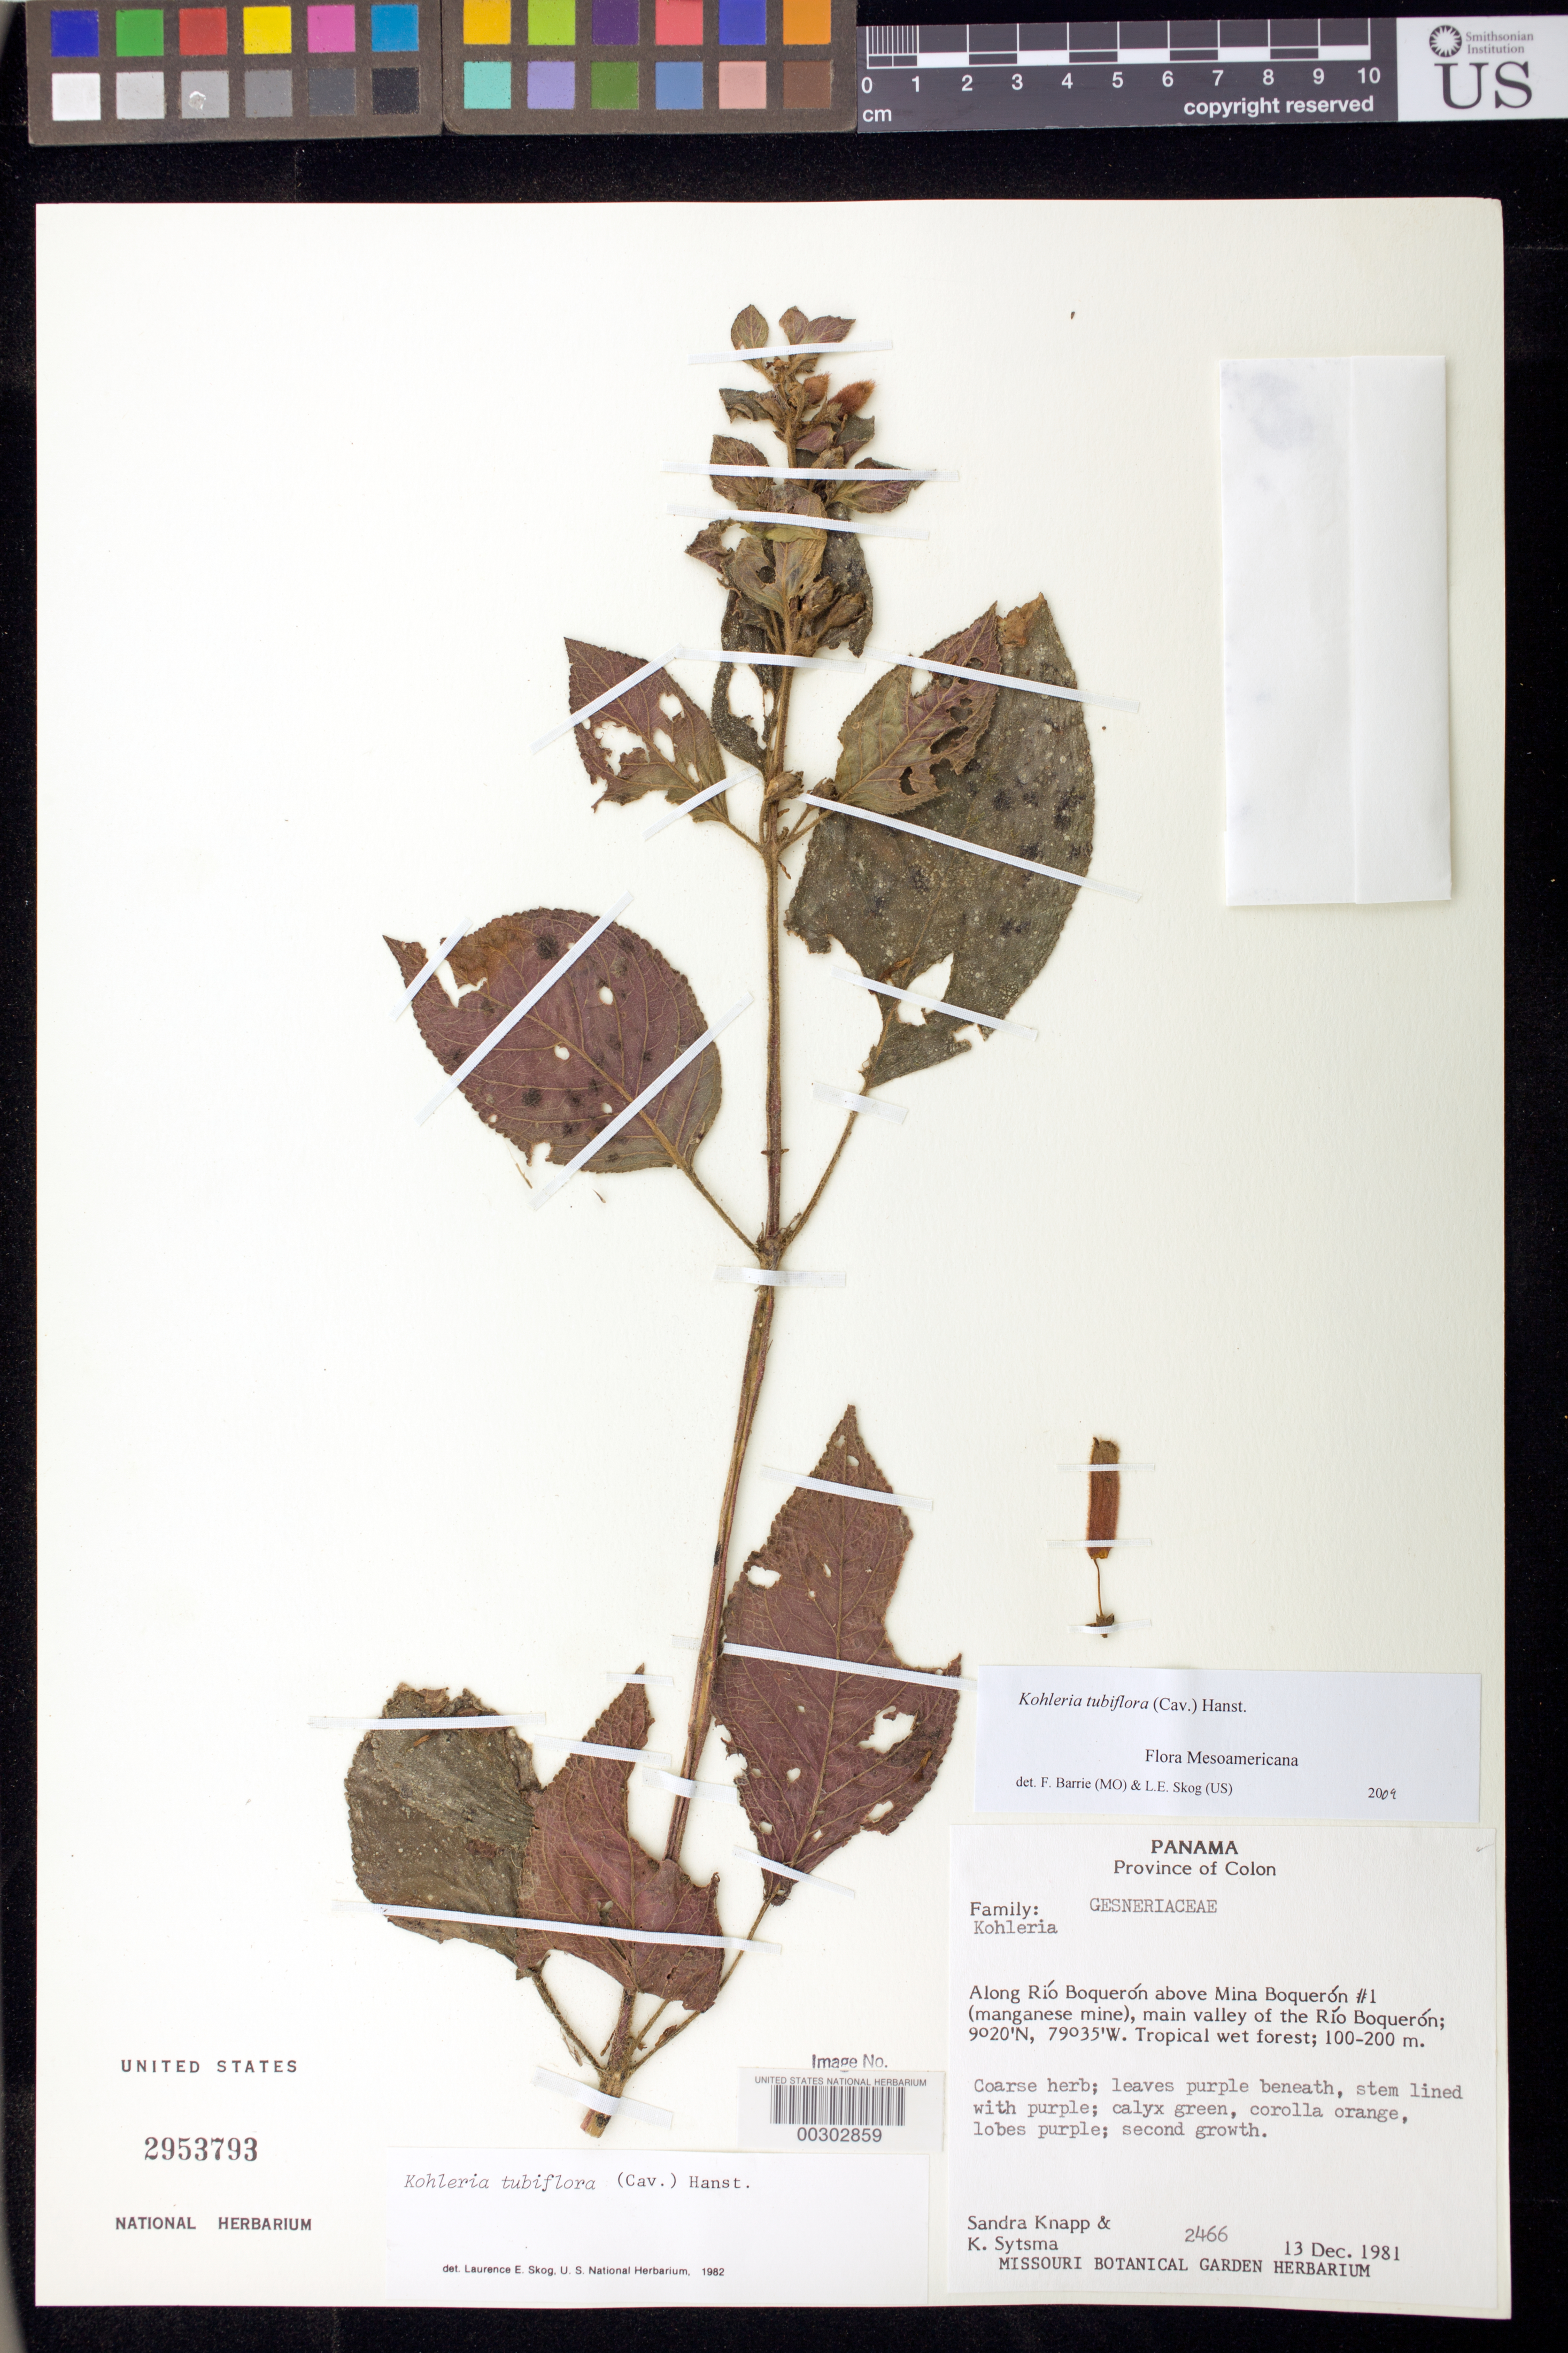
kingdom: Plantae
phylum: Tracheophyta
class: Magnoliopsida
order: Lamiales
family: Gesneriaceae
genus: Kohleria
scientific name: Kohleria tubiflora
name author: (Cav.) Hanst.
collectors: S. Knapp & K. J. Sytsma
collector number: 2466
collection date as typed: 13 Dec 1981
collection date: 1981-12-13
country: Panama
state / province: Colón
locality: Along Río Boquerón above Mina Boquerón #1 (manganese mine), main valley of the Río Boquerón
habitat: Tropical wet forest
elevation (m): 100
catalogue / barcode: US 2953793